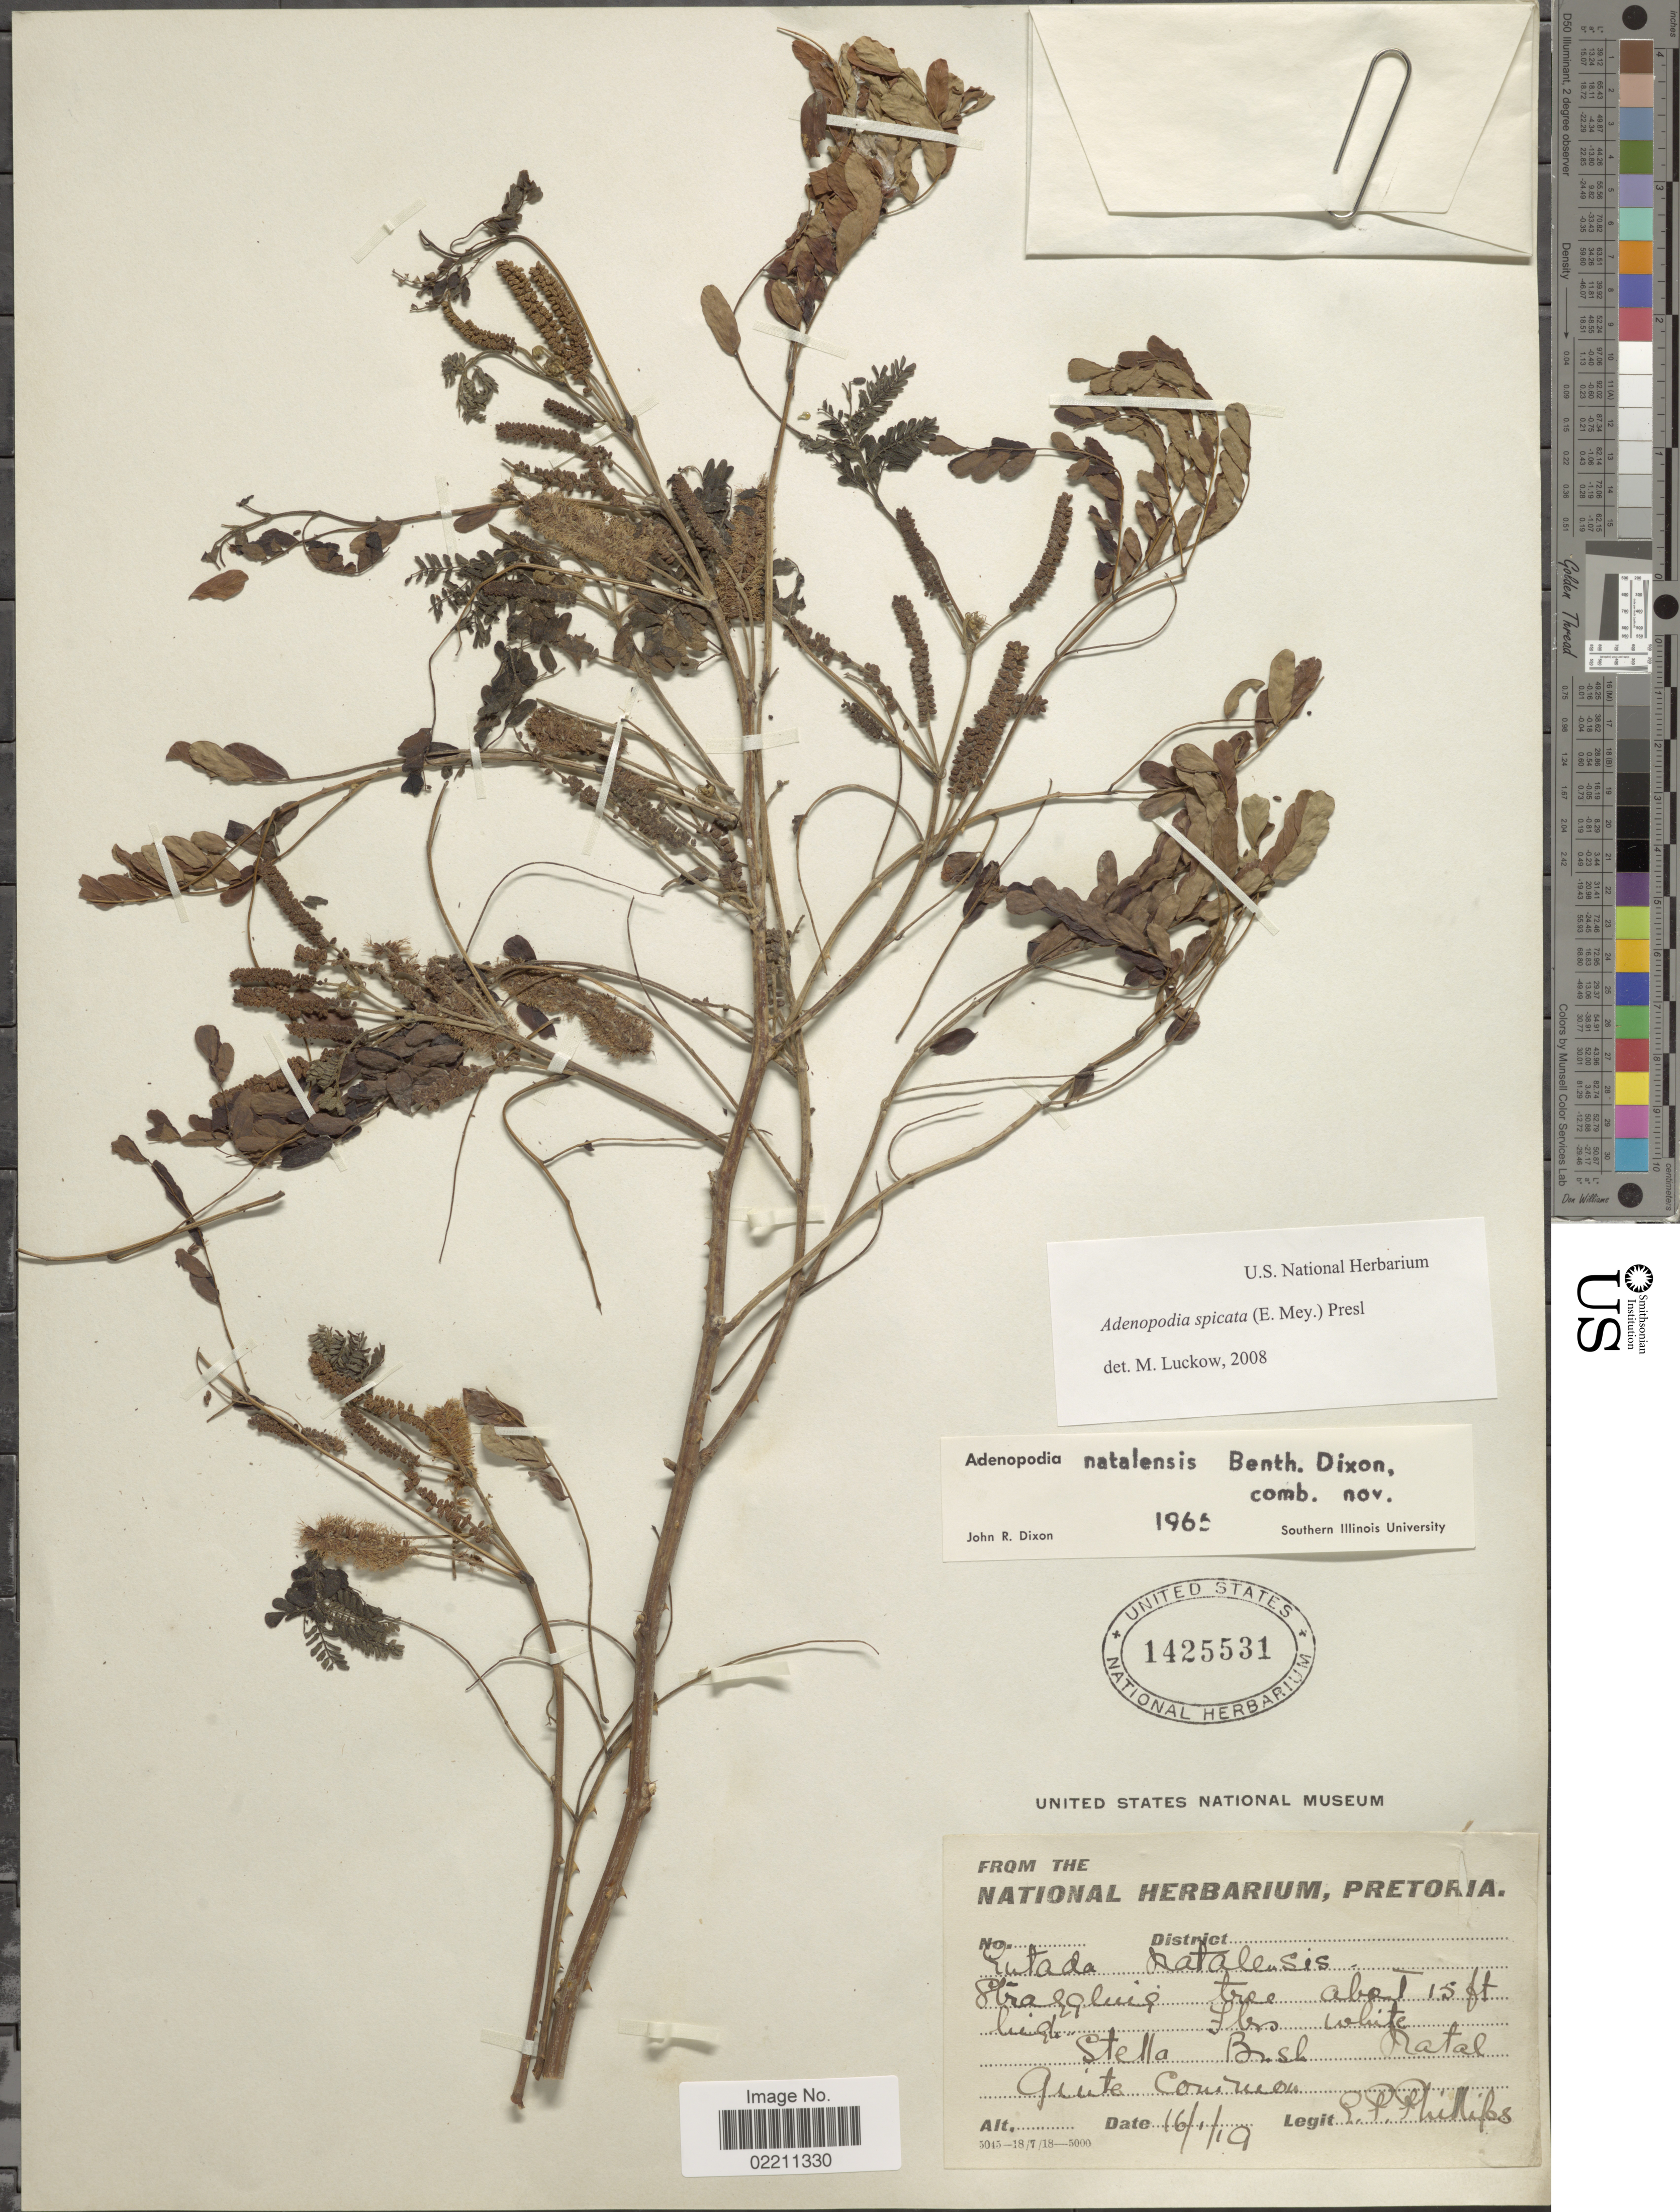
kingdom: Plantae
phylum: Tracheophyta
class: Magnoliopsida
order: Fabales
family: Fabaceae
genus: Adenopodia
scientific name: Adenopodia spicata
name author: (E. Mey.) C. Presl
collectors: P. Phillips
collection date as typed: Transcribed d/m/y: 16/1/19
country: South Africa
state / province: KwaZulu-Natal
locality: Stella Bush, Natal.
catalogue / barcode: US 1425531